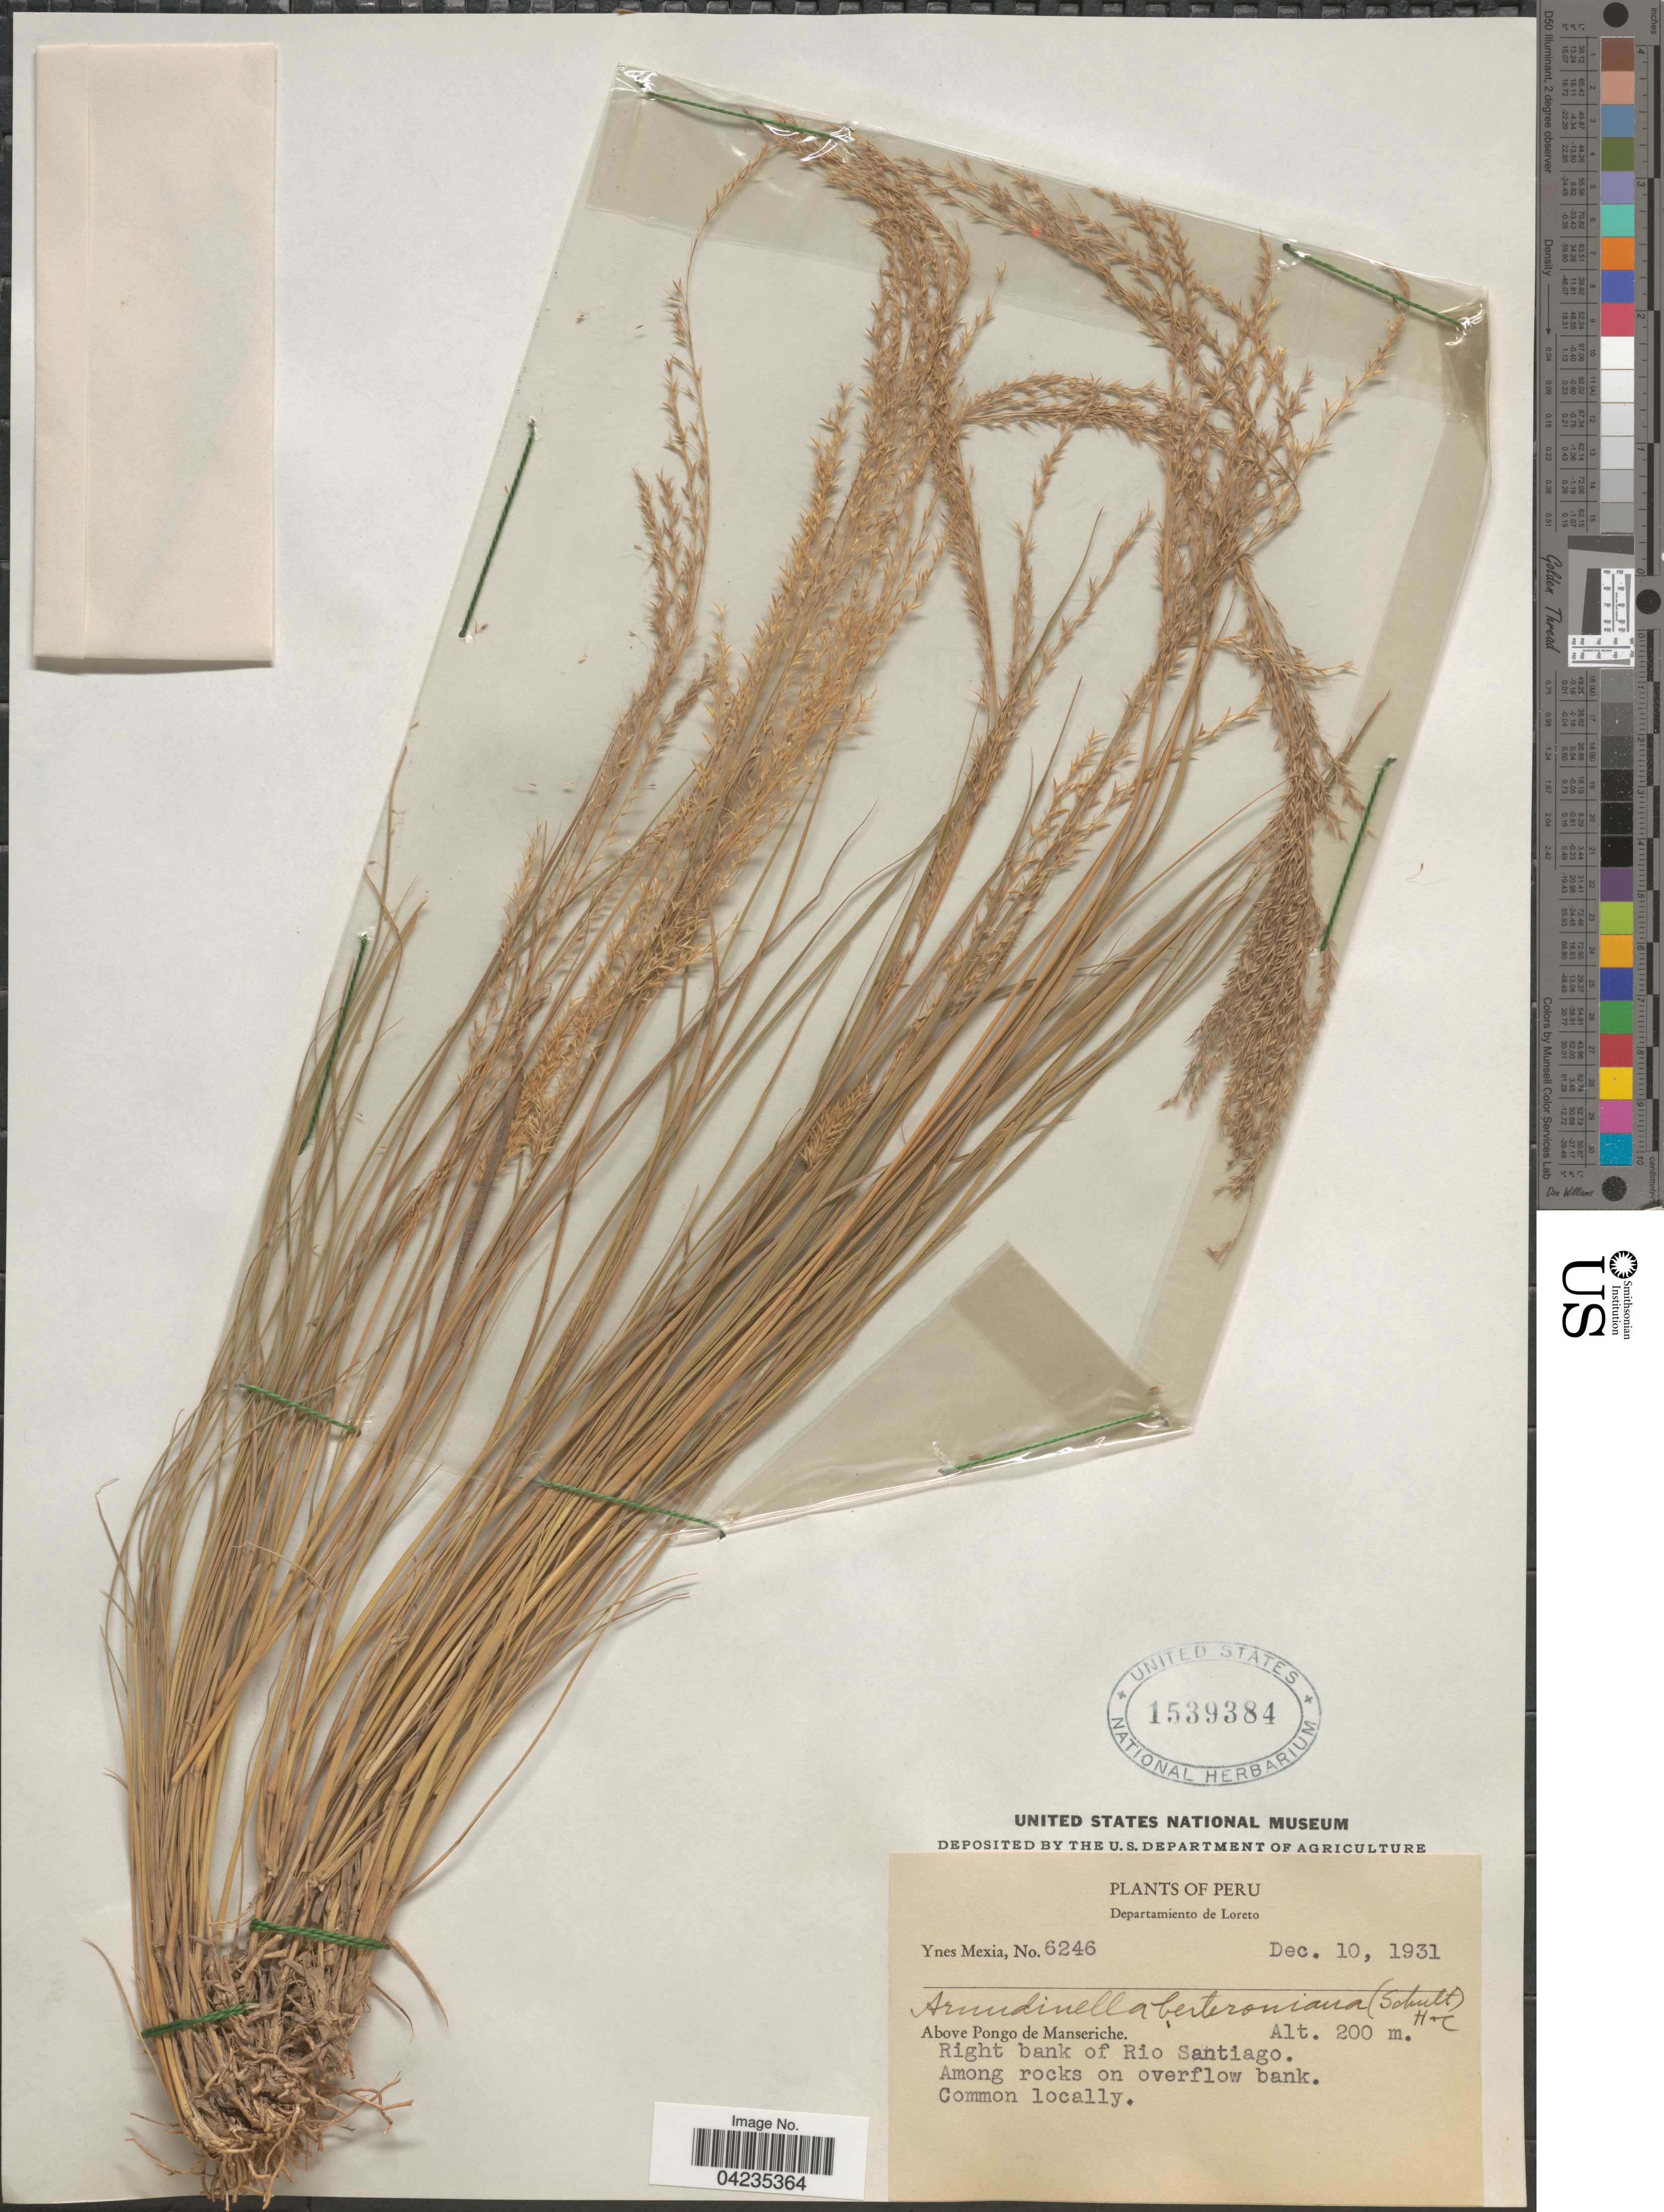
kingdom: Plantae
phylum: Tracheophyta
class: Liliopsida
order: Poales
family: Poaceae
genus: Arundinella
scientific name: Arundinella berteroniana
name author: (Schult.) Hitchc. & Chase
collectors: Y. Mexia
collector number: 6246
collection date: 1931-12-10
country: Peru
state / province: Loreto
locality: Departamiento de Loreto. Above Pongo de Manseriche. Right bank of Rio Santiago.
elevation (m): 200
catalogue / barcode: US 1539384